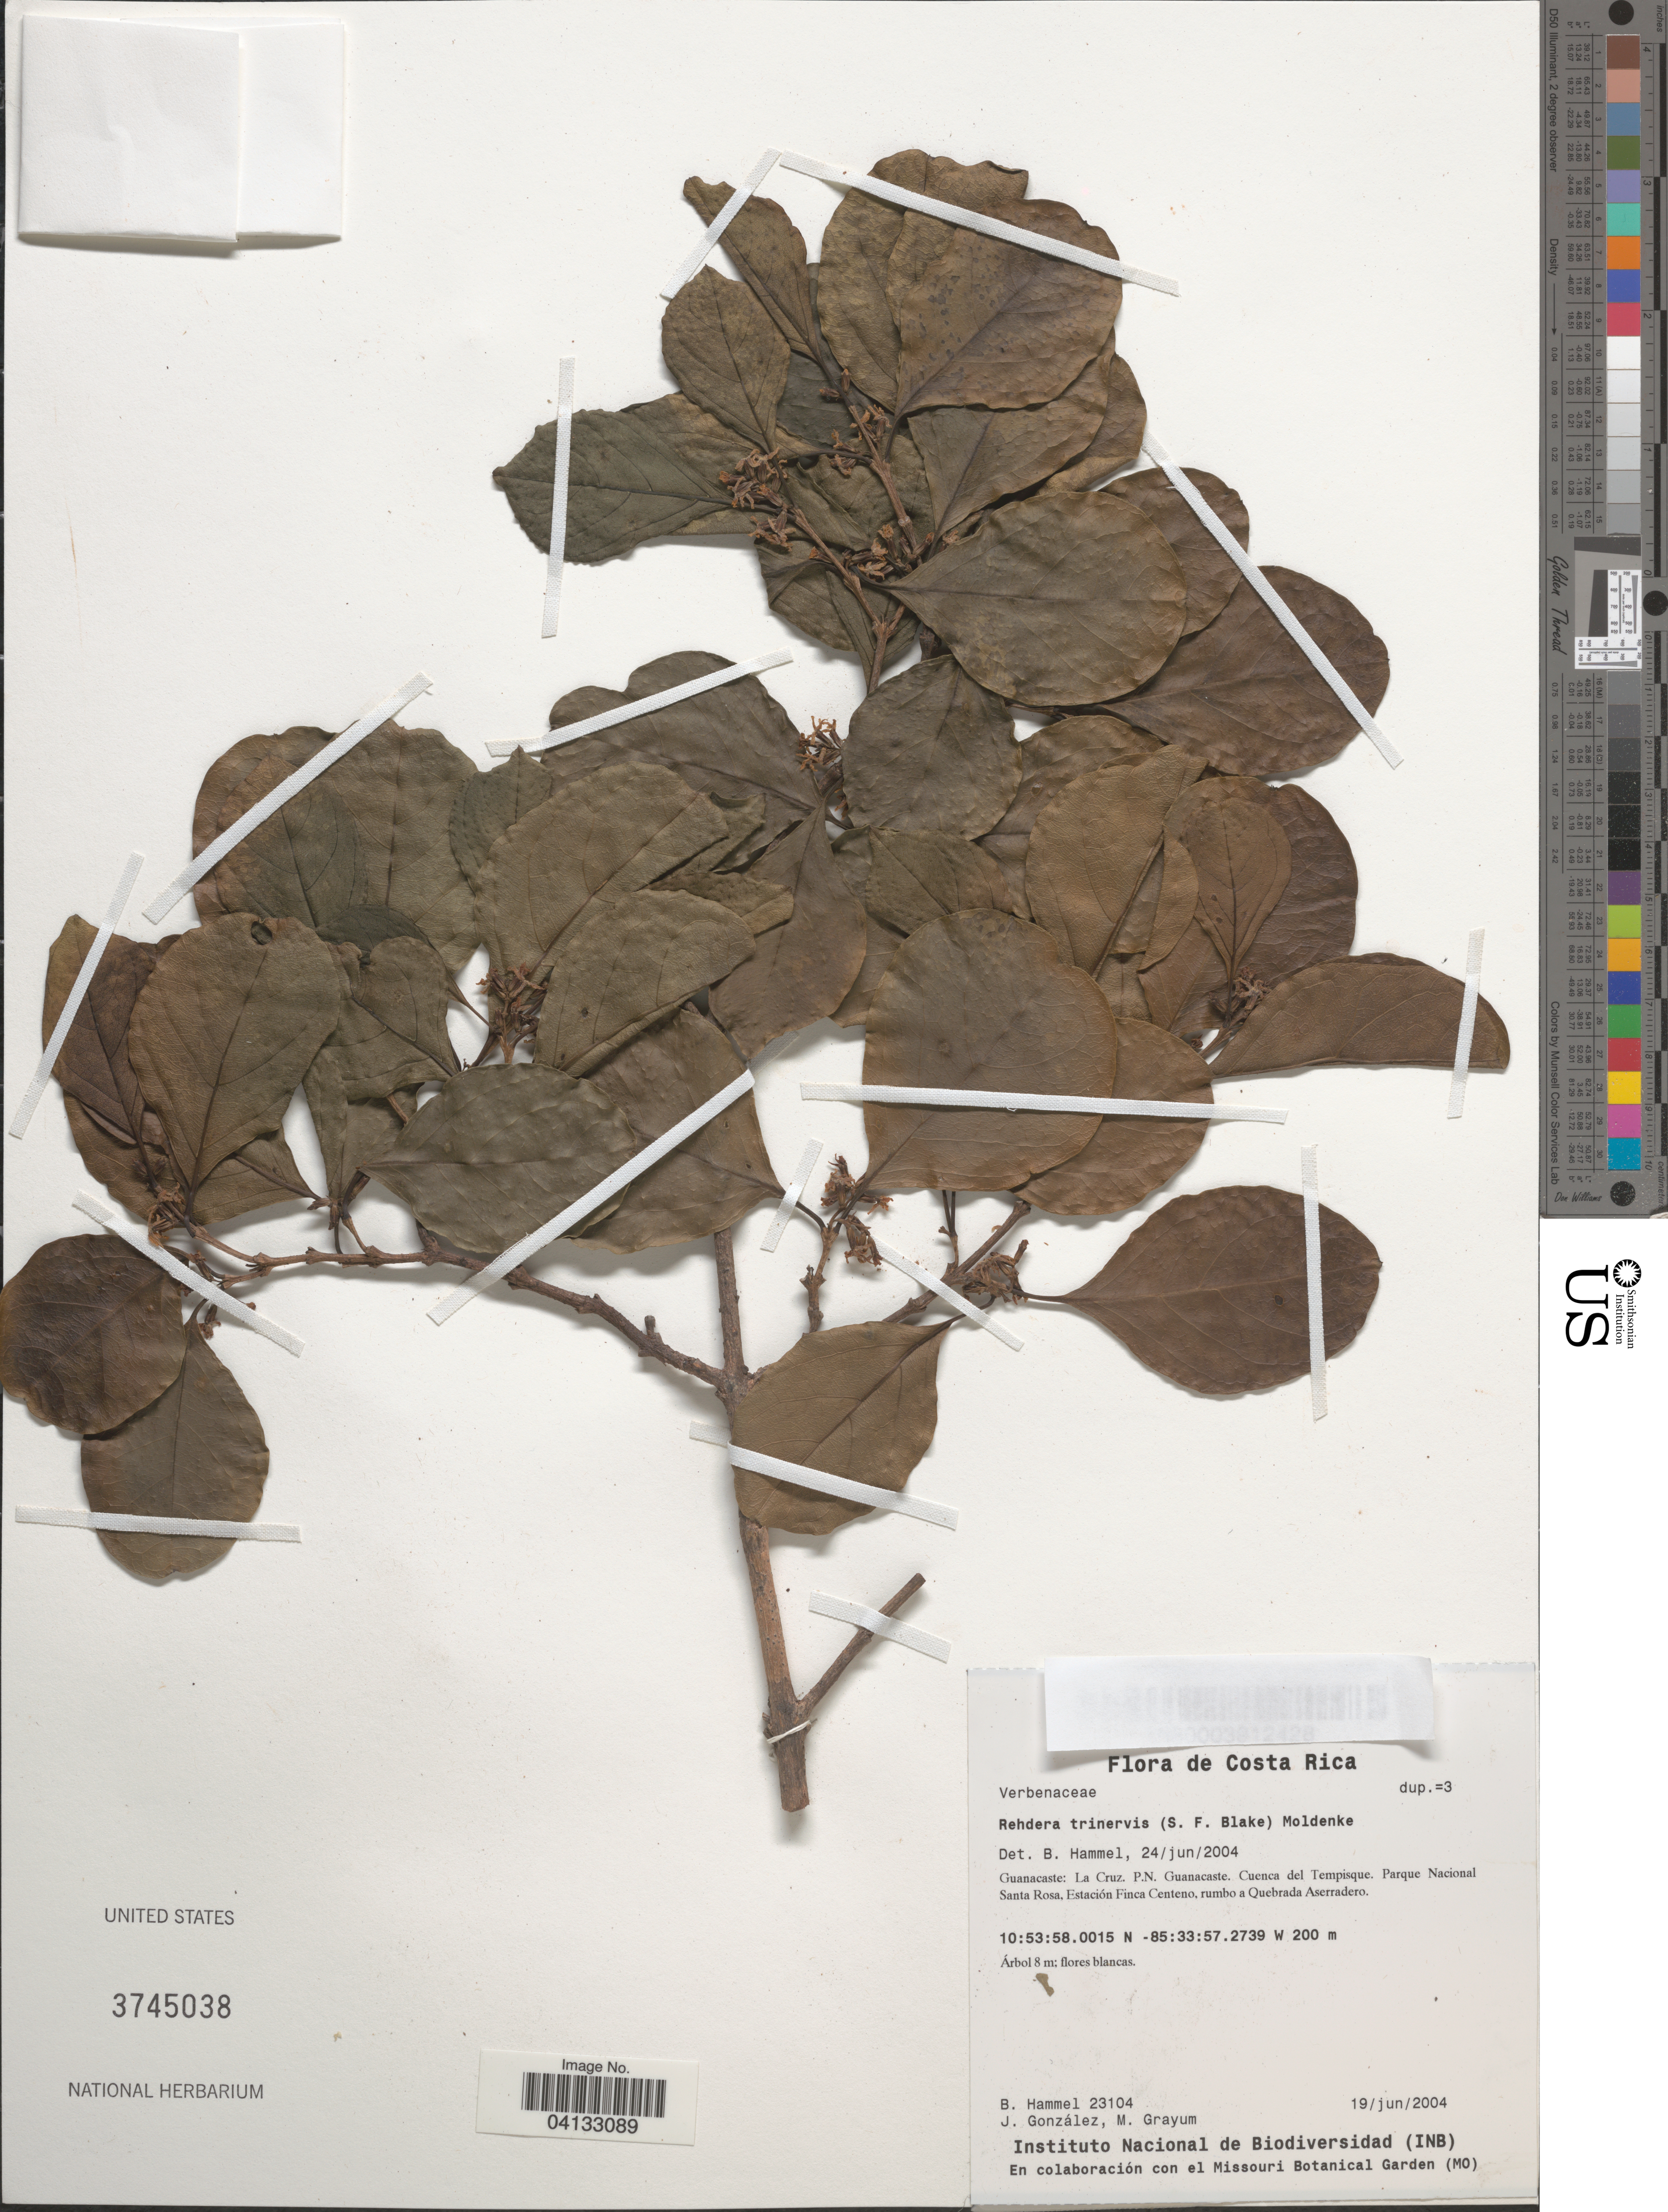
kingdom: Plantae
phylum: Tracheophyta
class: Magnoliopsida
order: Lamiales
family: Verbenaceae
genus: Rehdera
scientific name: Rehdera trinervis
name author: (S.F. Blake) Moldenke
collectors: B. Hammel, J. González & M. H. Grayum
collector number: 23104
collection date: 2004-06-19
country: Costa Rica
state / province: Guanacaste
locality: La Cruz. P.N. Guanacaste. Cuenca del Tempisque. Parque Nacional Santa Rosa, Estación Finca Centeno, rumbo a Quebrada Aserradero.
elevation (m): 200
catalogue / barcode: US 3745038